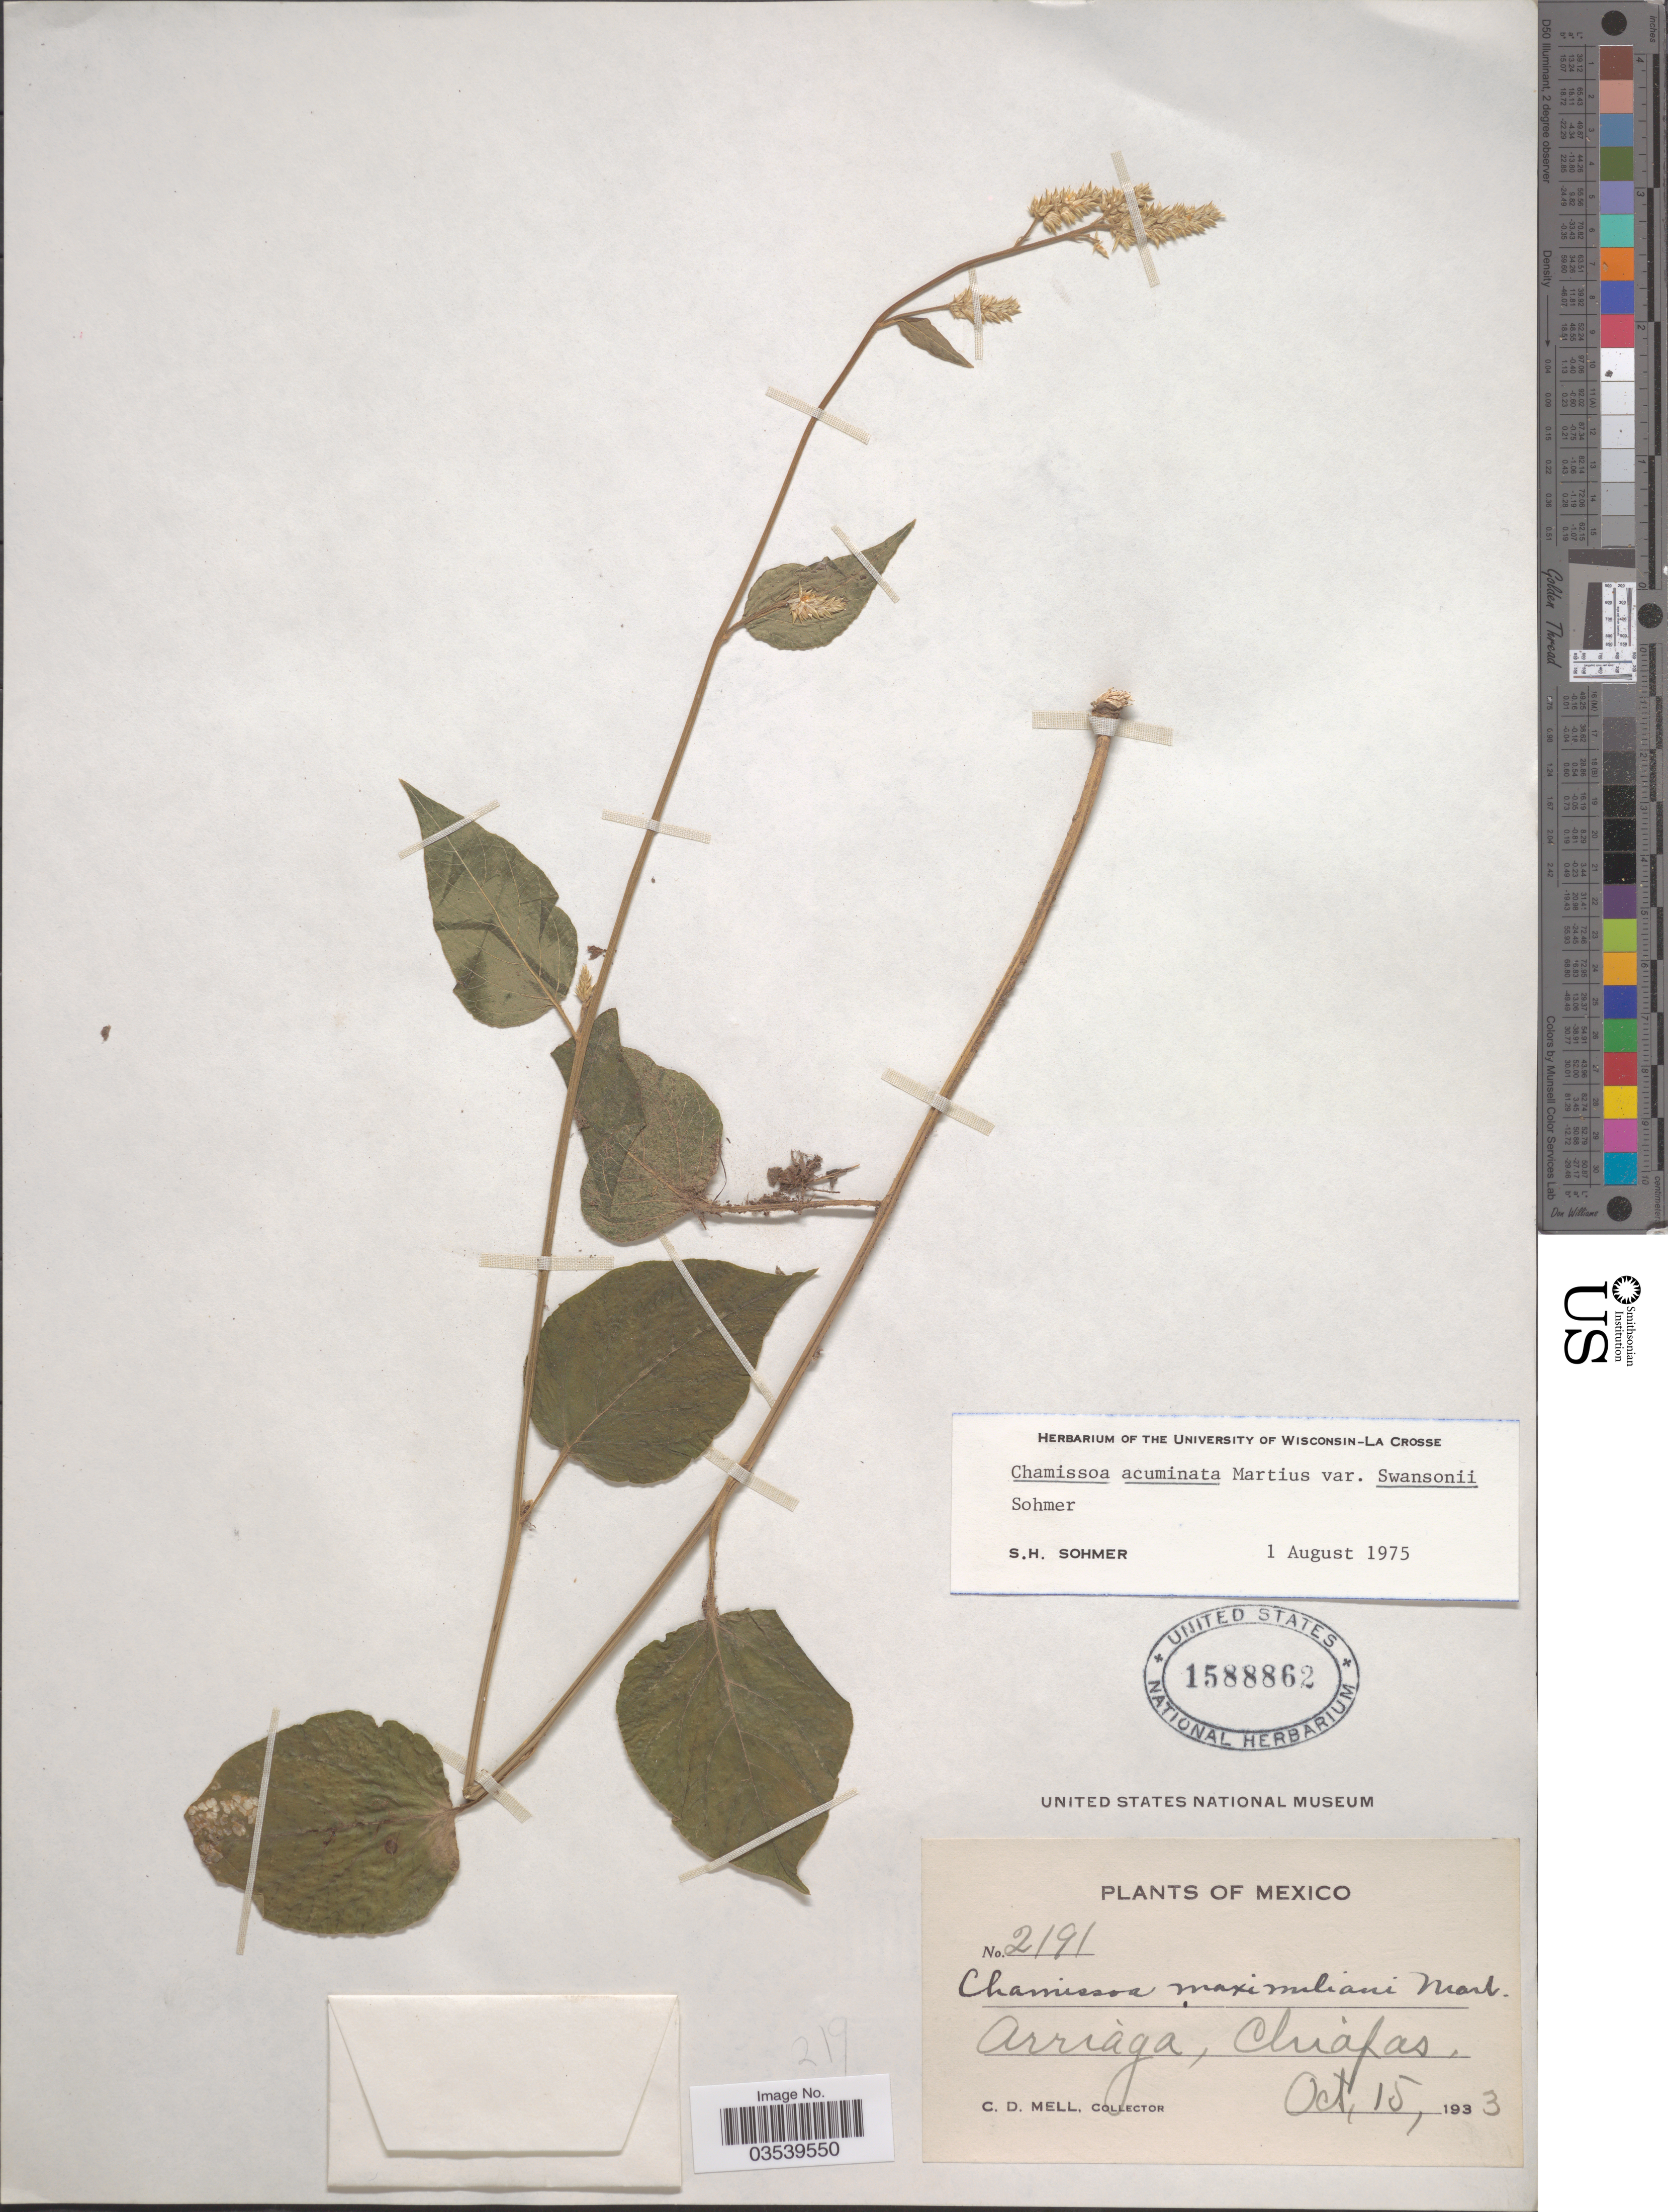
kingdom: Plantae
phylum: Tracheophyta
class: Magnoliopsida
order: Caryophyllales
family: Amaranthaceae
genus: Chamissoa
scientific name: Chamissoa altissima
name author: (Jacq.) Kunth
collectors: C. D. Mell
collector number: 2191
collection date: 1933-10-15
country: Mexico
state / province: Chiapas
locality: Arriaga.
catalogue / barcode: US 1588862